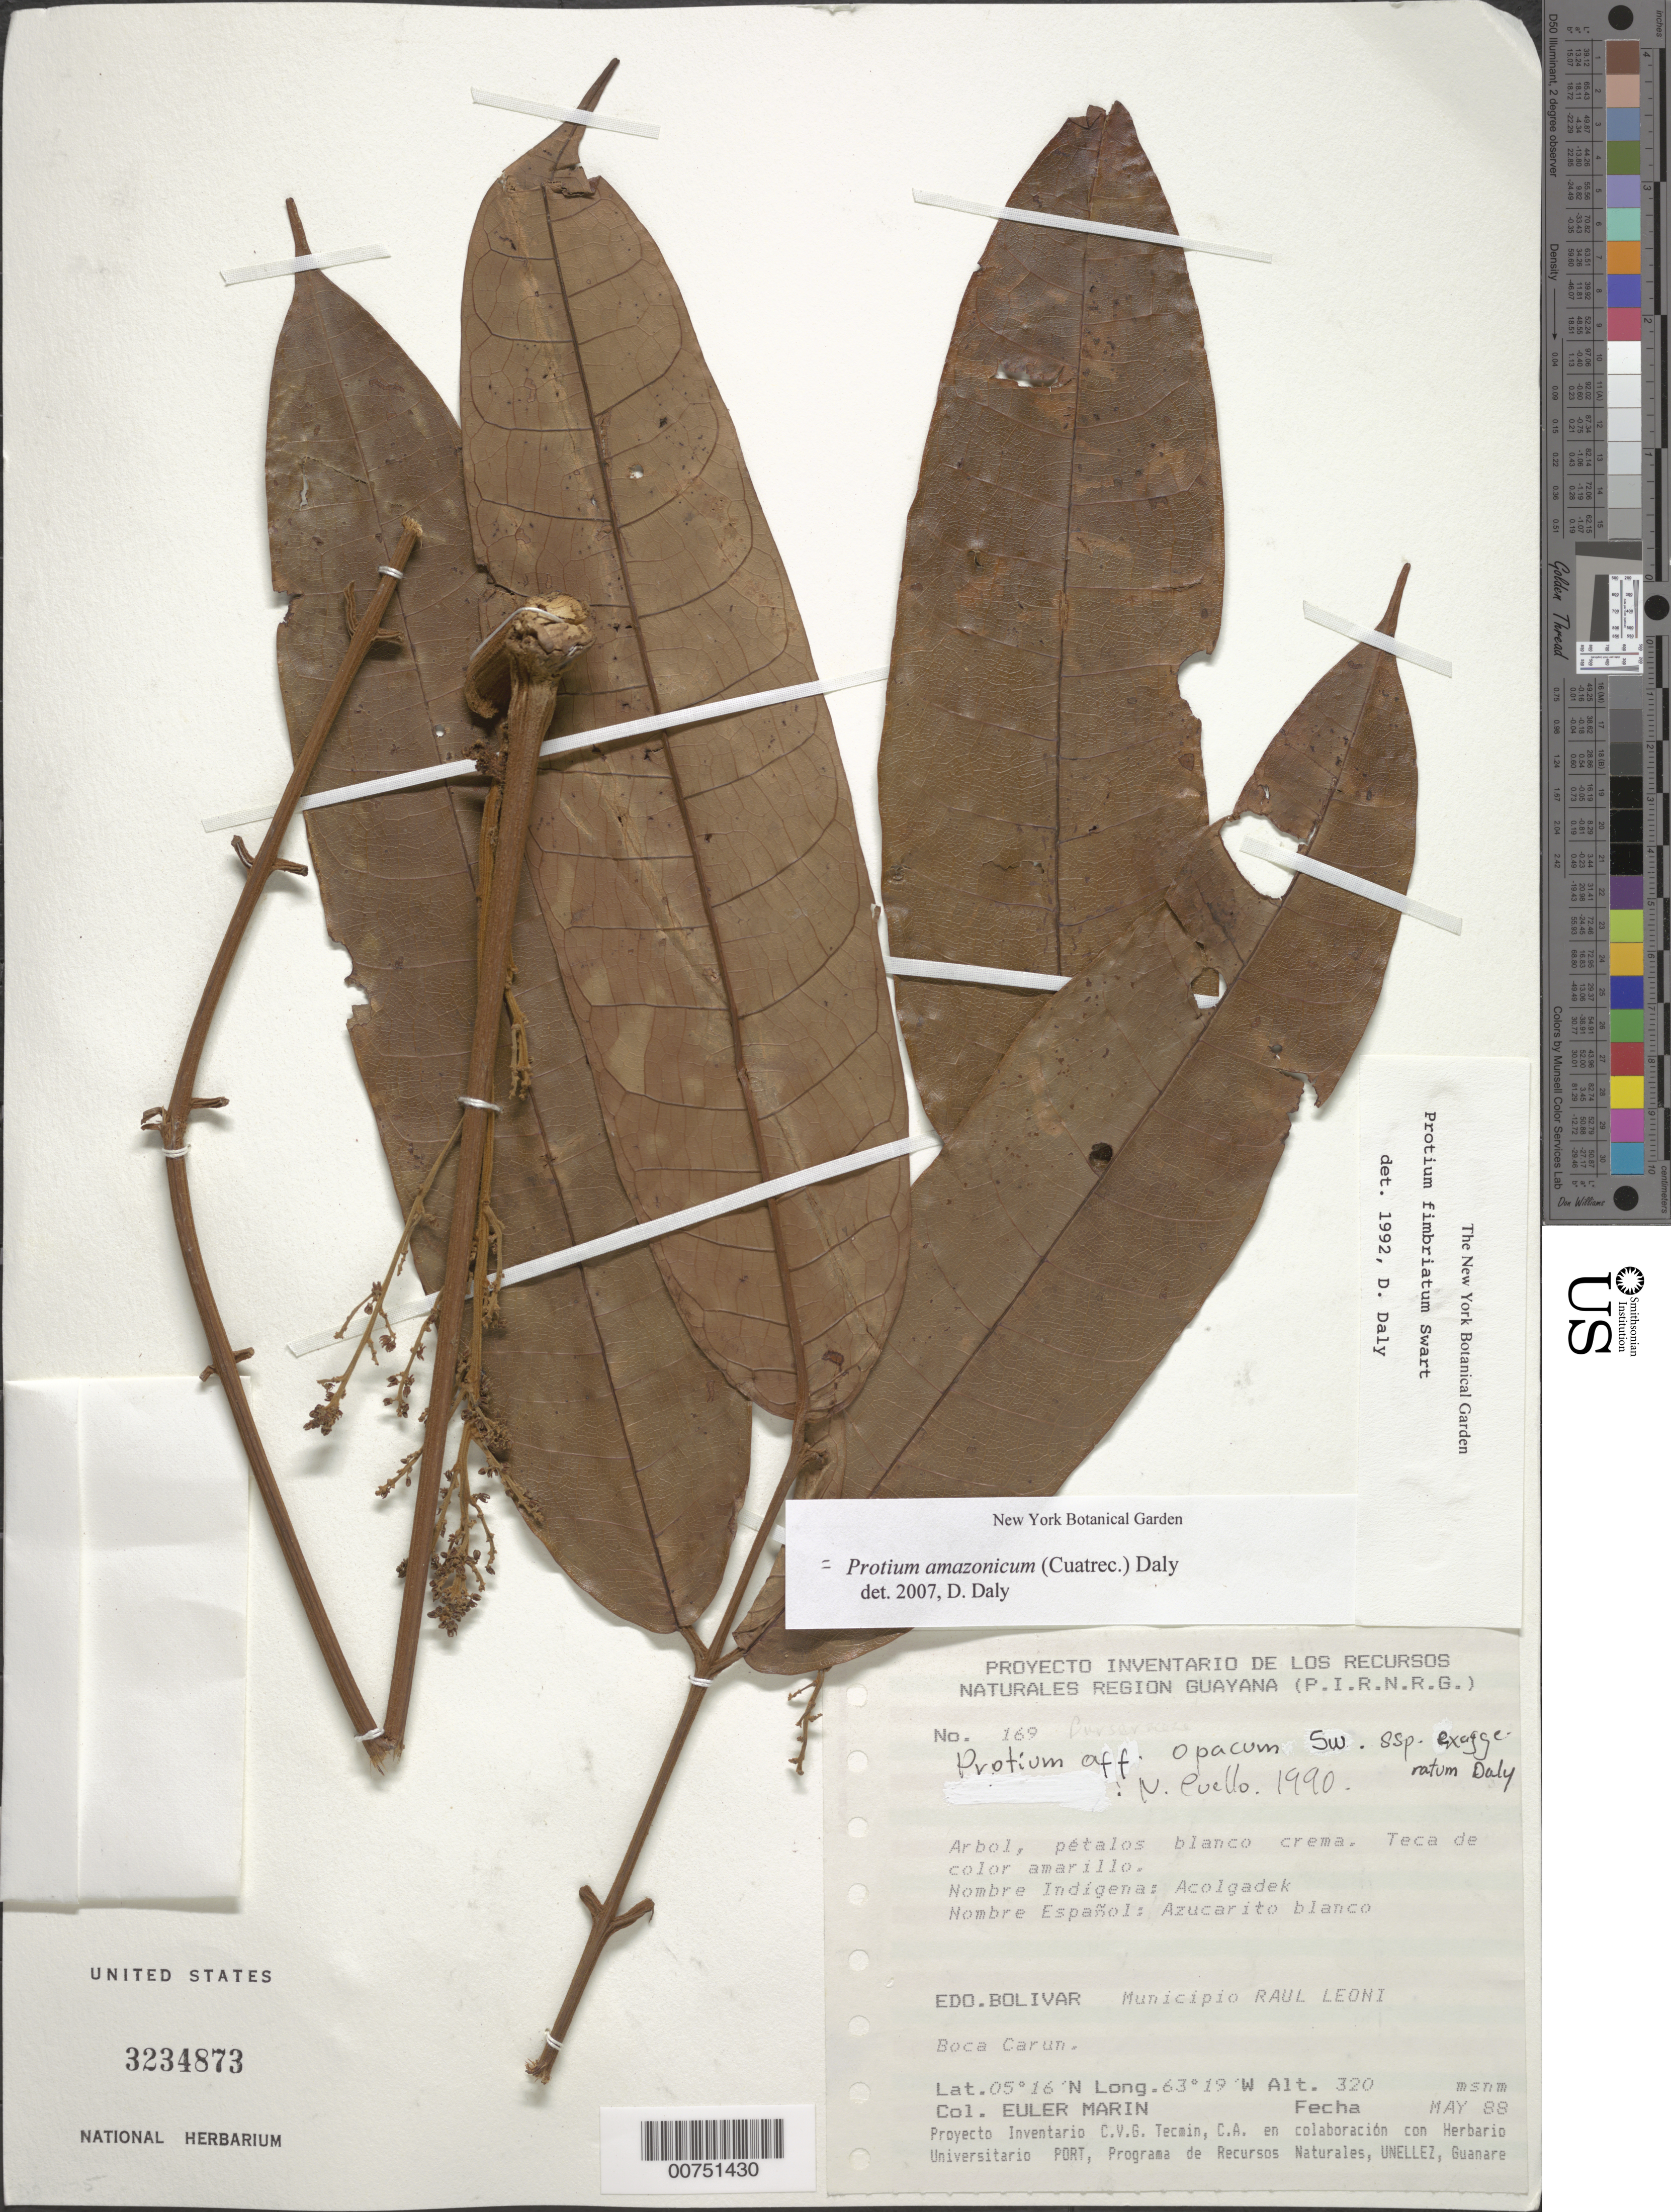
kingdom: Plantae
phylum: Tracheophyta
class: Magnoliopsida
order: Sapindales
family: Burseraceae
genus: Protium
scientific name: Protium fimbriatum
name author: Swart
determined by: Daly, D. C.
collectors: E. Marin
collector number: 169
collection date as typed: May-88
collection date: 1988-05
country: Venezuela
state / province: Bolívar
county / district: Angostura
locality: Mun. Raúl Leoni [=Angostura], Boca Antabari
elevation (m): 320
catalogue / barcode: US 3234873